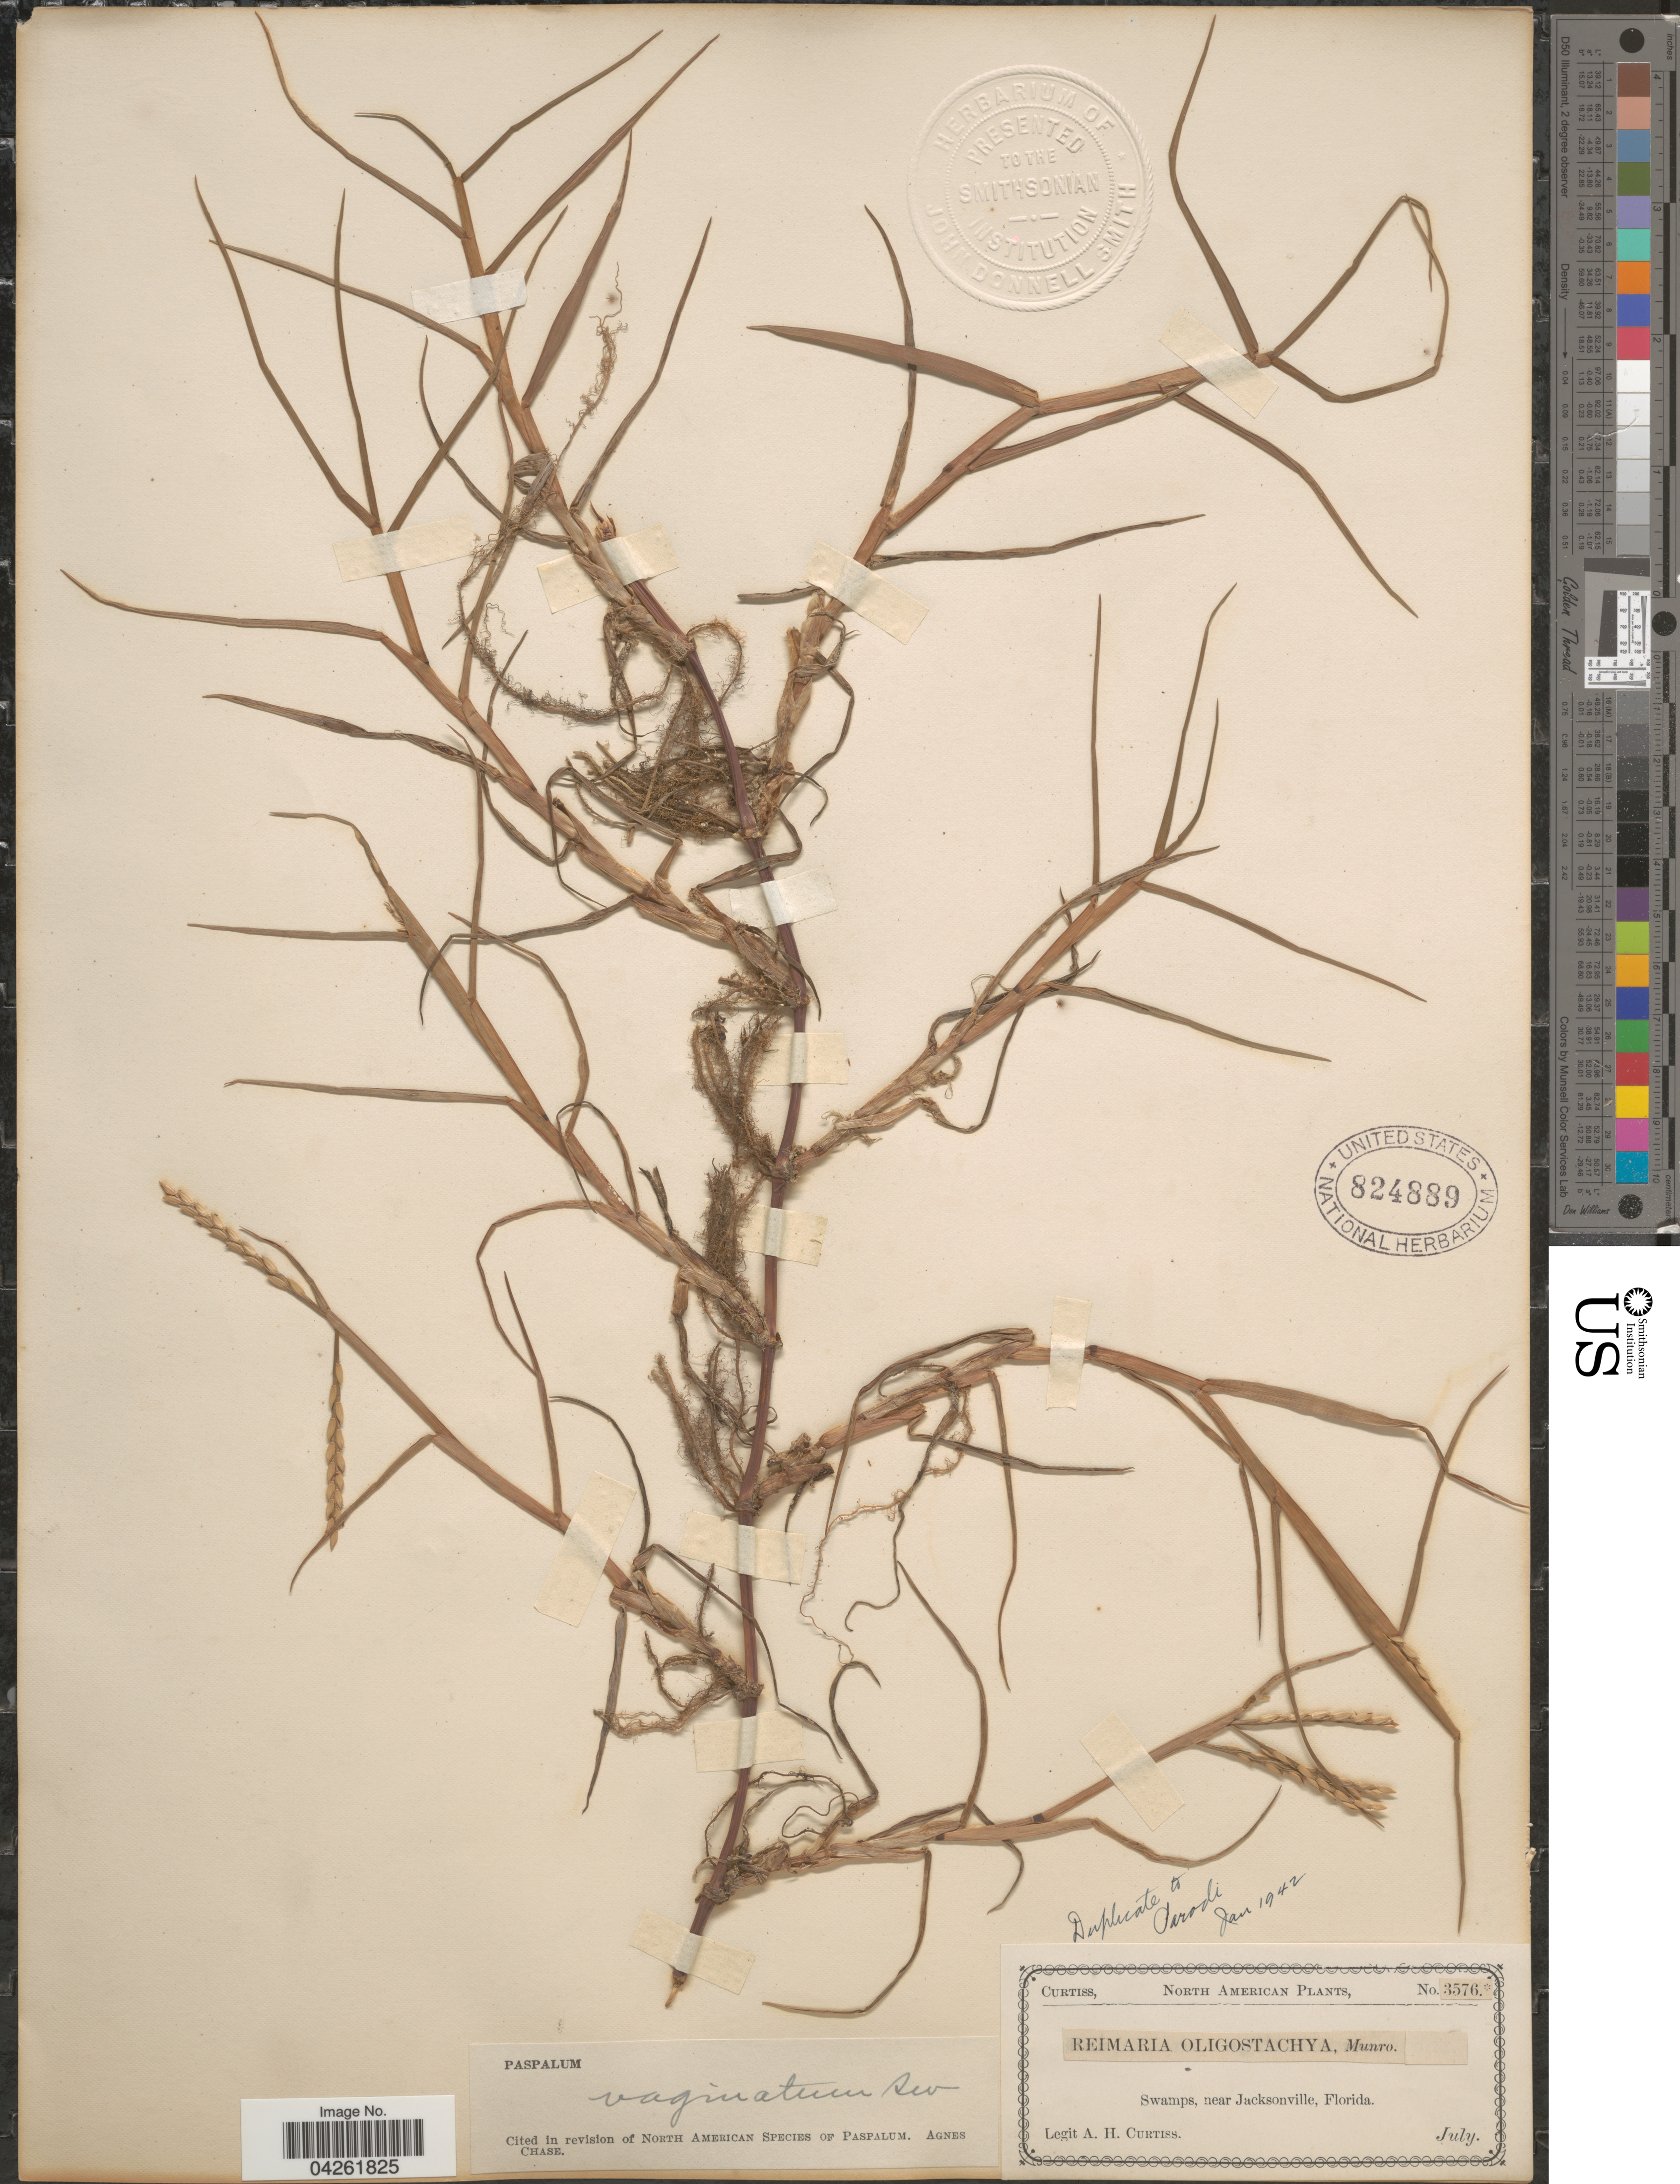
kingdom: Plantae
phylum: Tracheophyta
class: Liliopsida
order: Poales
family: Poaceae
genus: Paspalum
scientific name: Paspalum distichum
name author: L.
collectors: A. H. Curtiss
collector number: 3576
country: United States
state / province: Florida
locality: Swamps, near Jacksonville.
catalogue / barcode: US 824889